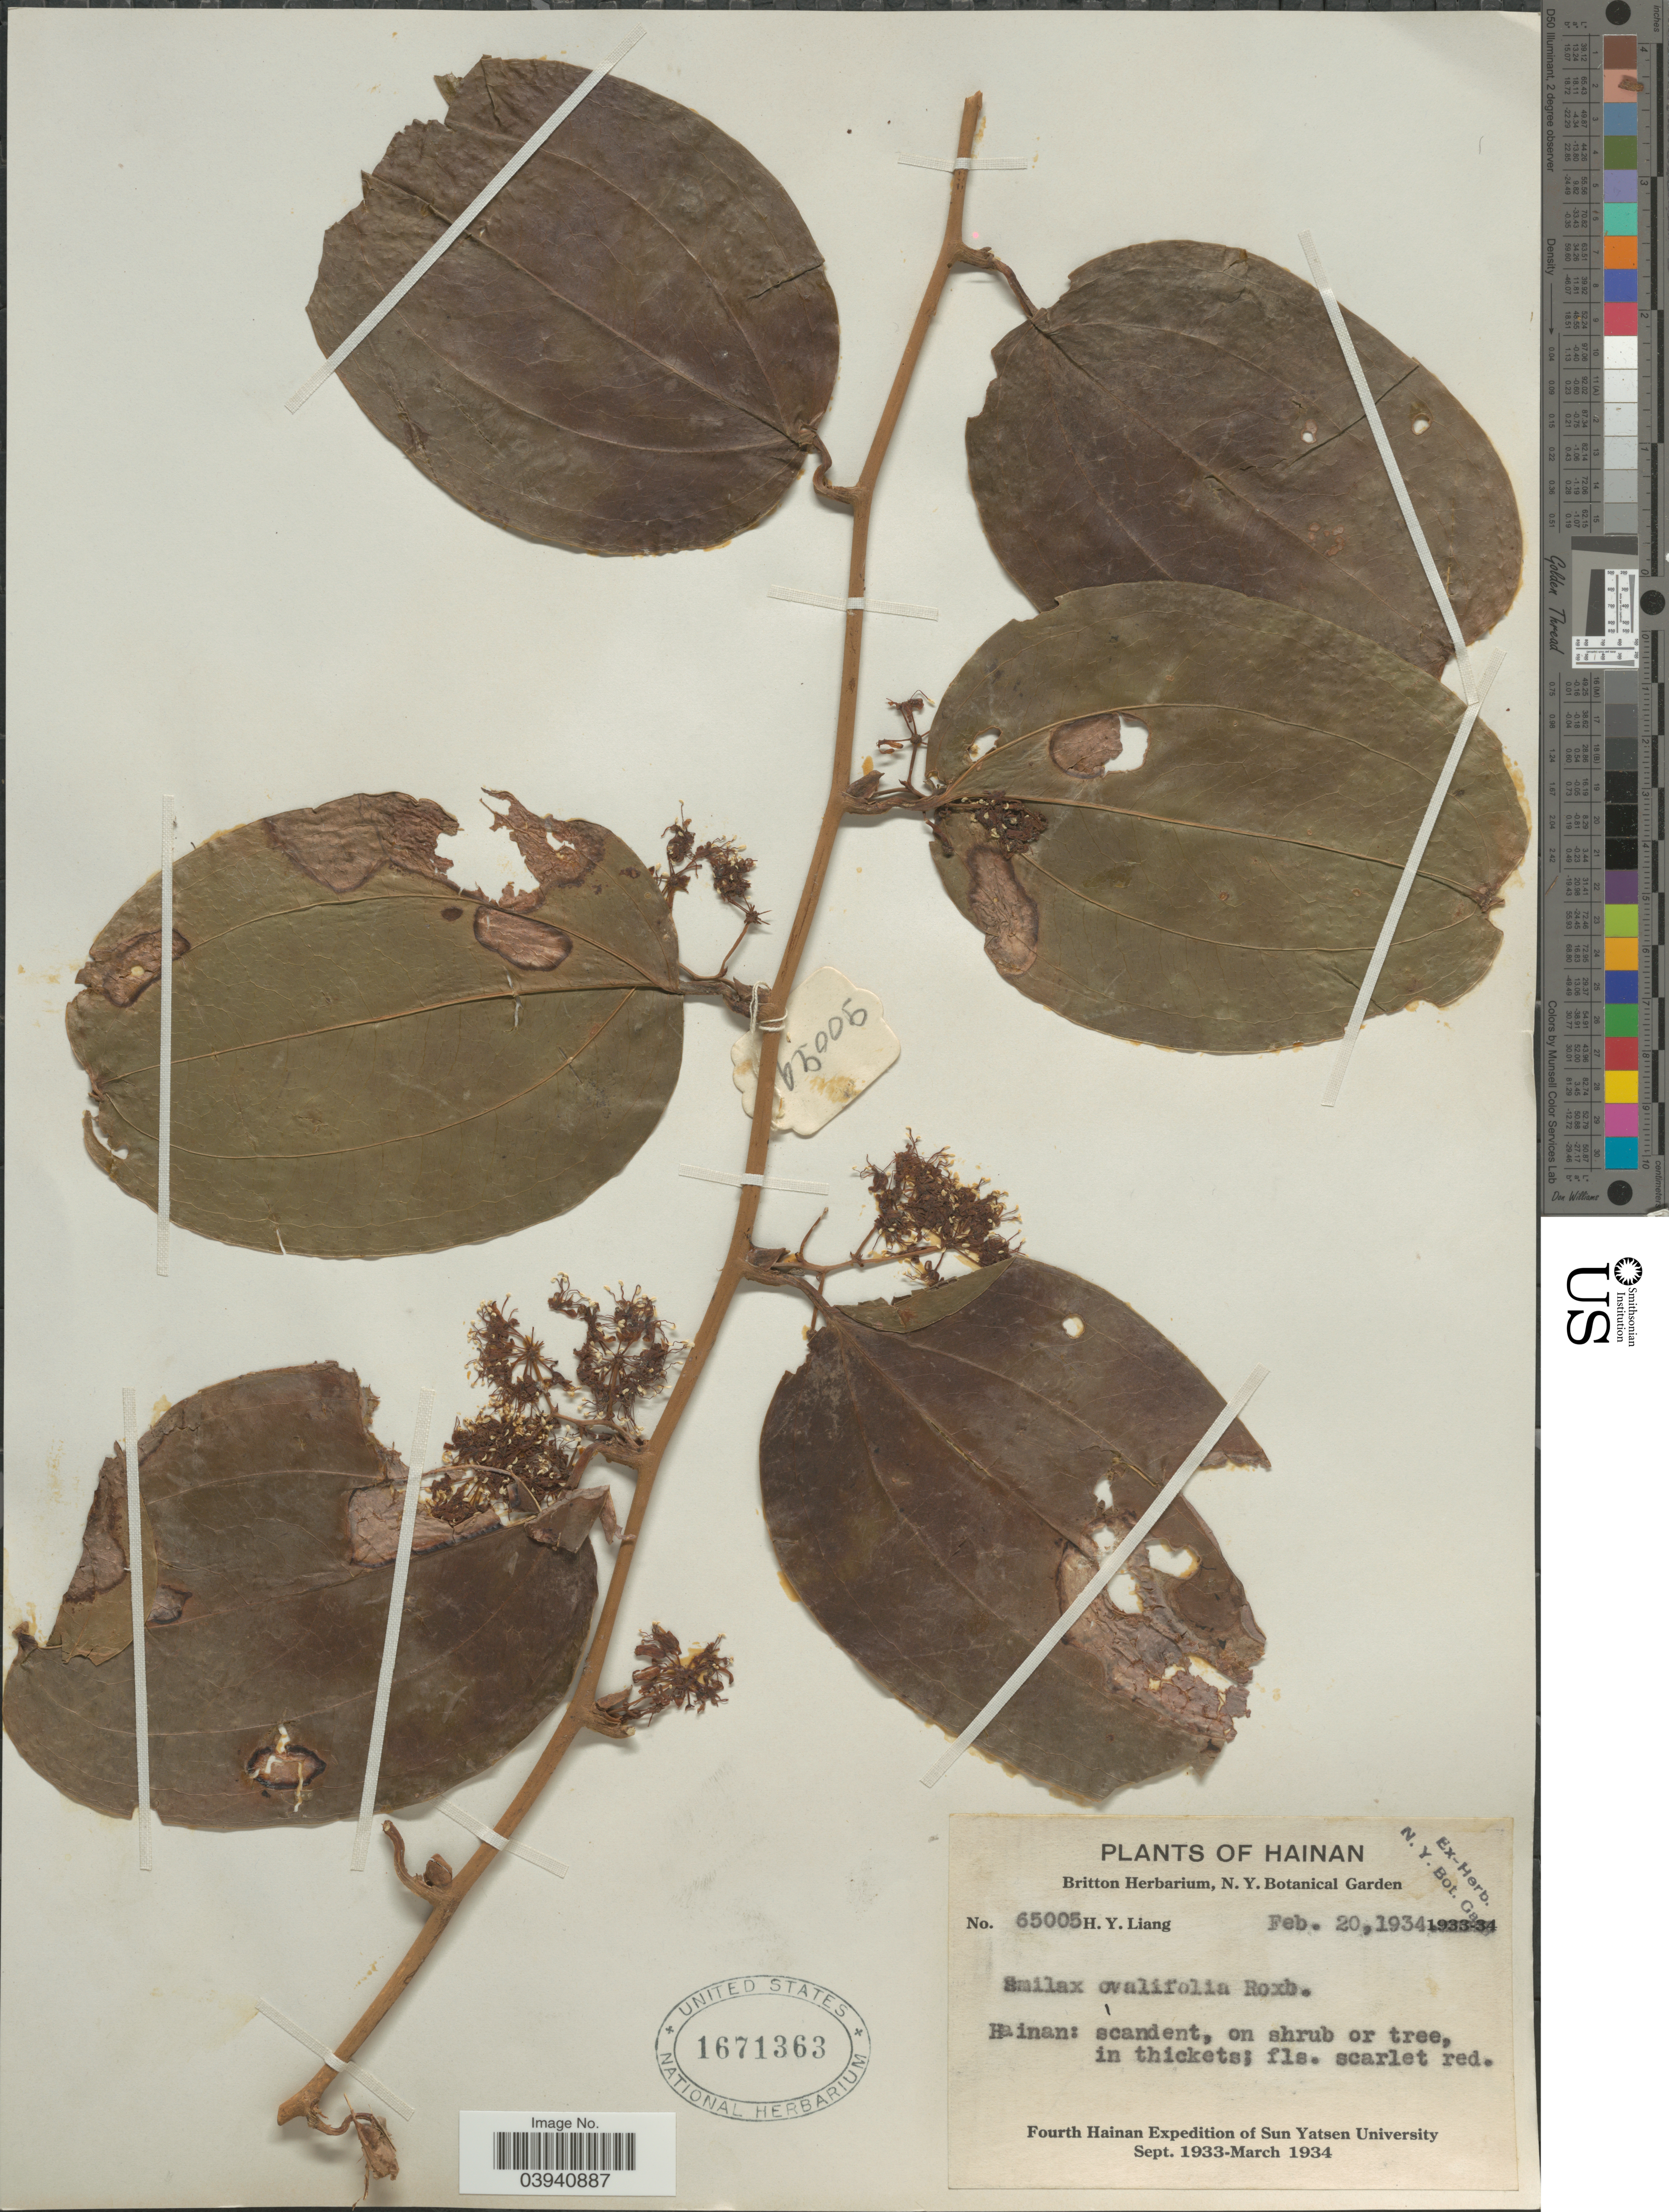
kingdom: Plantae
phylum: Tracheophyta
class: Liliopsida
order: Liliales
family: Smilacaceae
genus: Smilax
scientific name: Smilax ovalifolia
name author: Roxb. ex D. Don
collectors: H. Y. Liang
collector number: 65005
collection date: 1934-02-20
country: China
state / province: Hainan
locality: Hainan.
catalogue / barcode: US 1671363